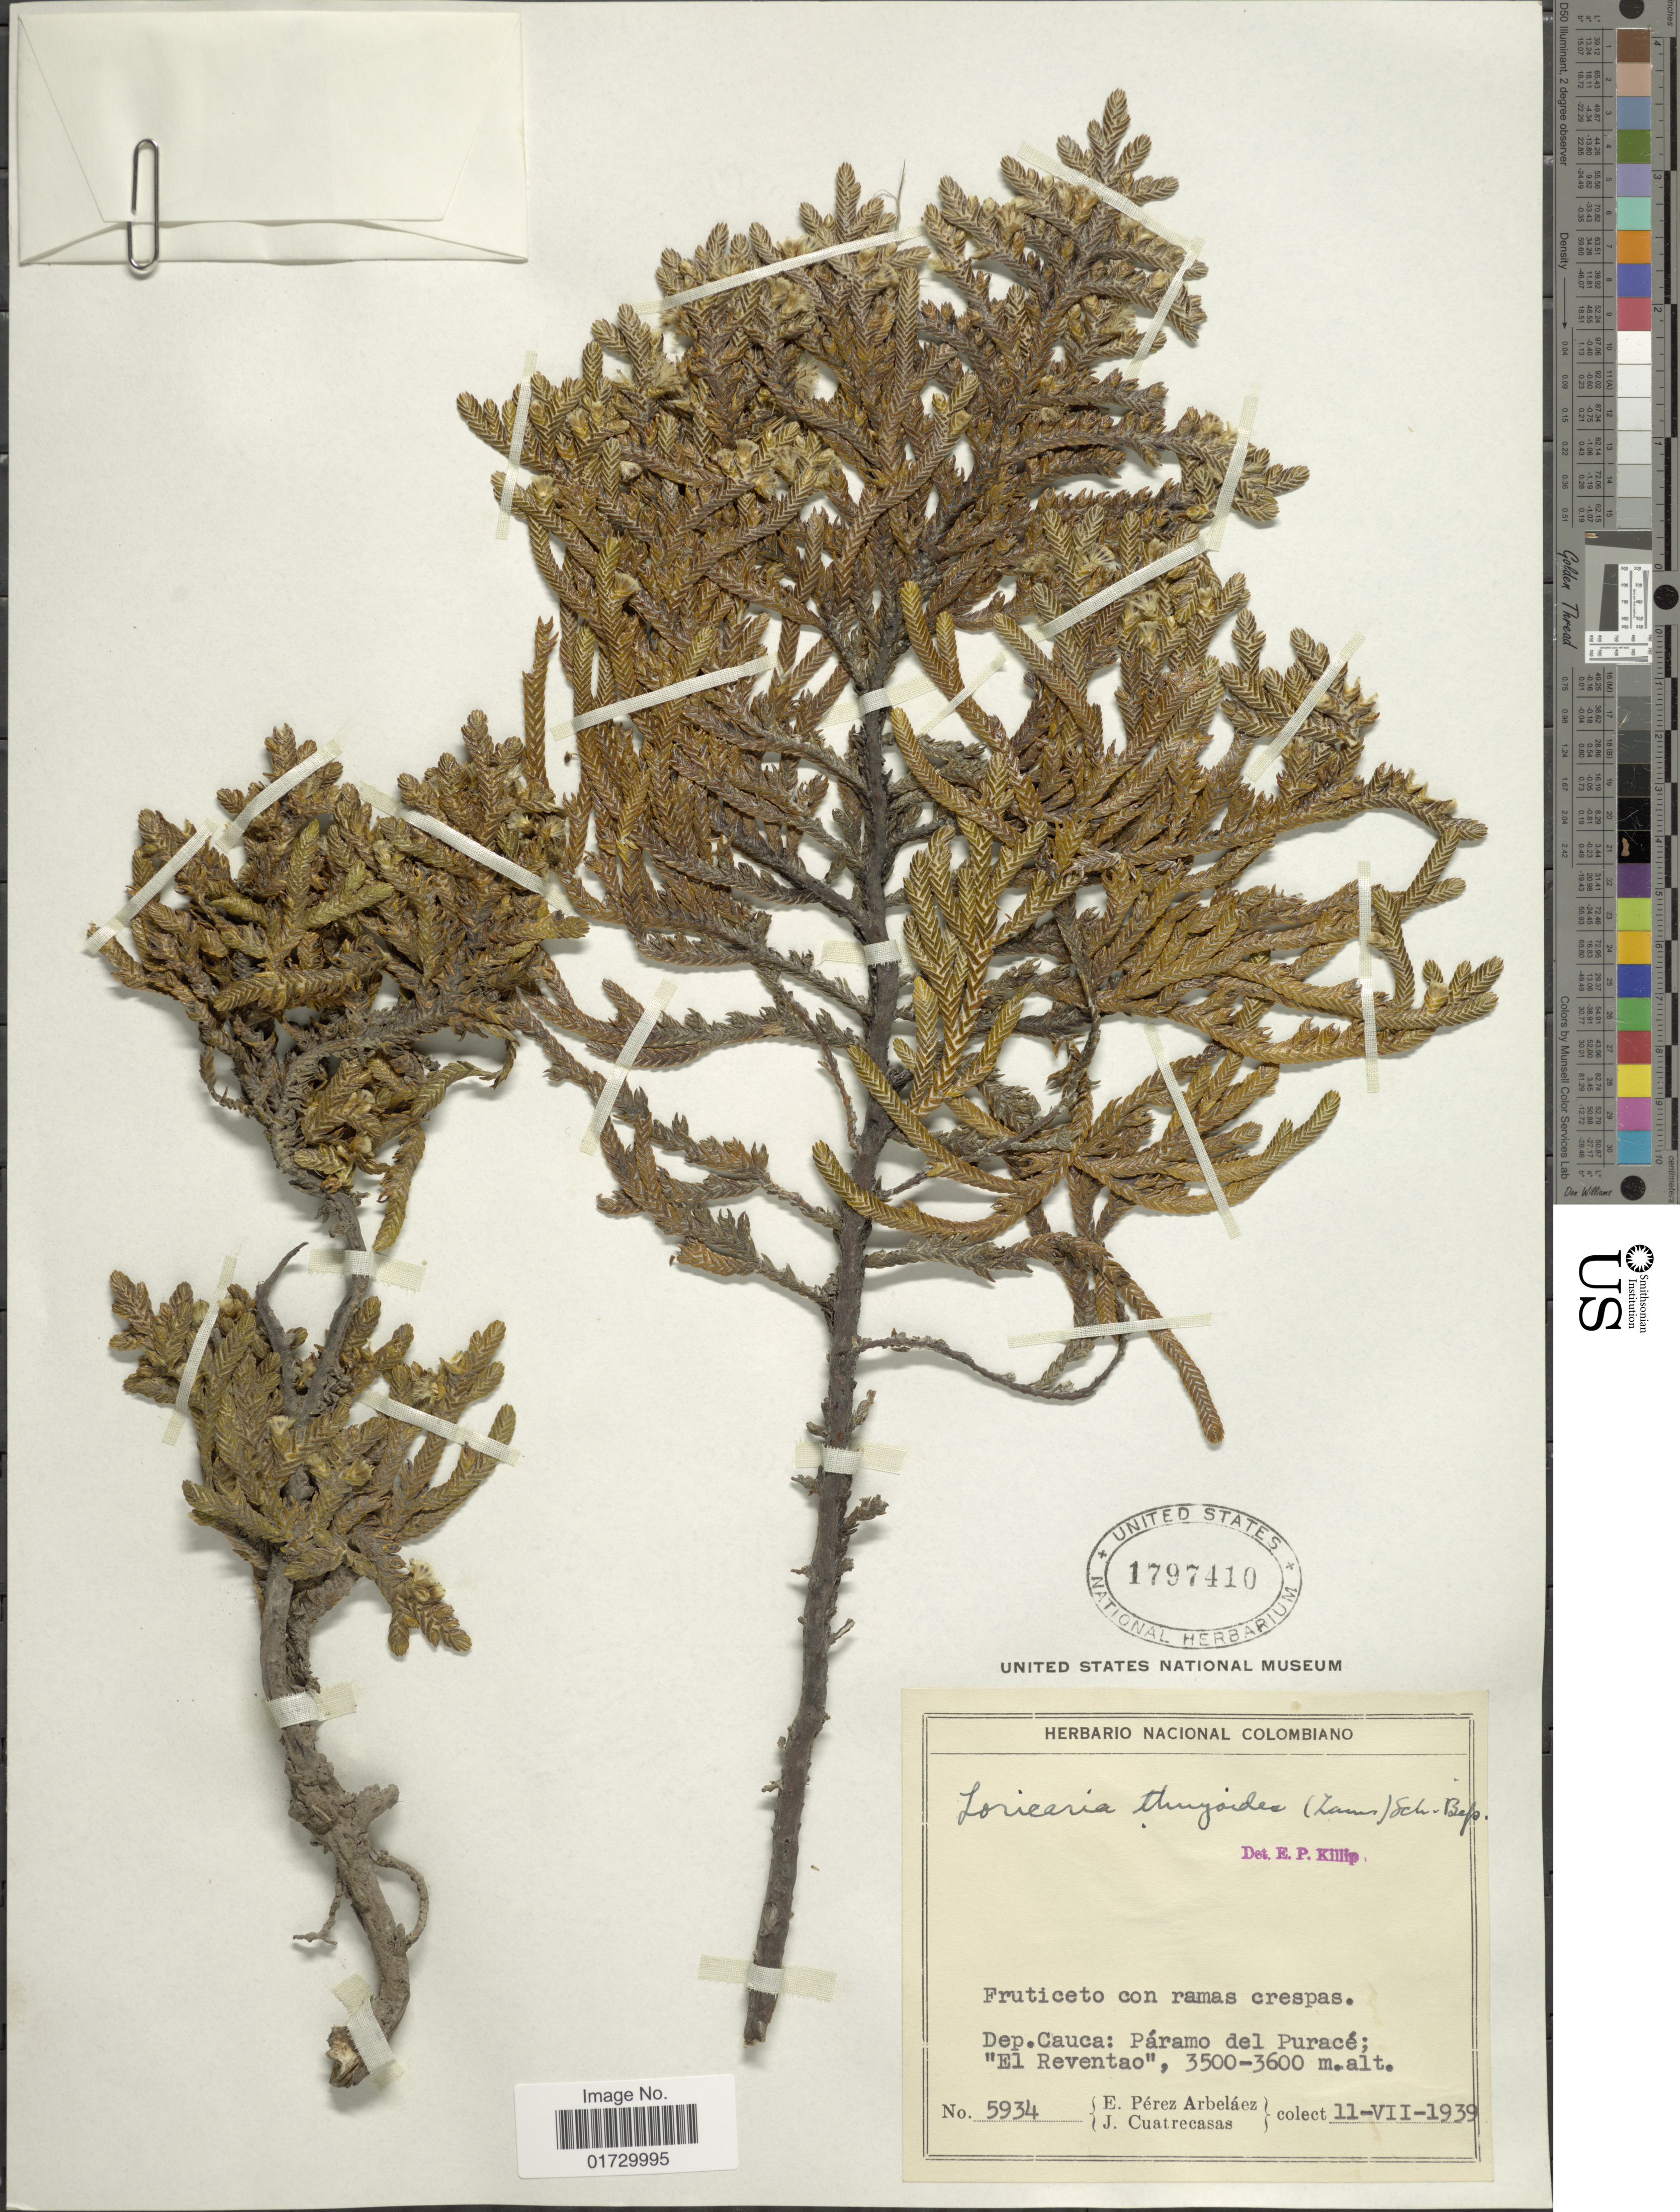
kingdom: Plantae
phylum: Tracheophyta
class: Magnoliopsida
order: Asterales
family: Asteraceae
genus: Loricaria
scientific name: Loricaria thuyoides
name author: (Lam.) Sch. Bip.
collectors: E. Pérez Arbeláez & J. Cuatrecasas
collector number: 5934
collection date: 1939-07-11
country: Colombia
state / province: Cauca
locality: Paramo del Purace; El Reventao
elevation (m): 3500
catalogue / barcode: US 1797410